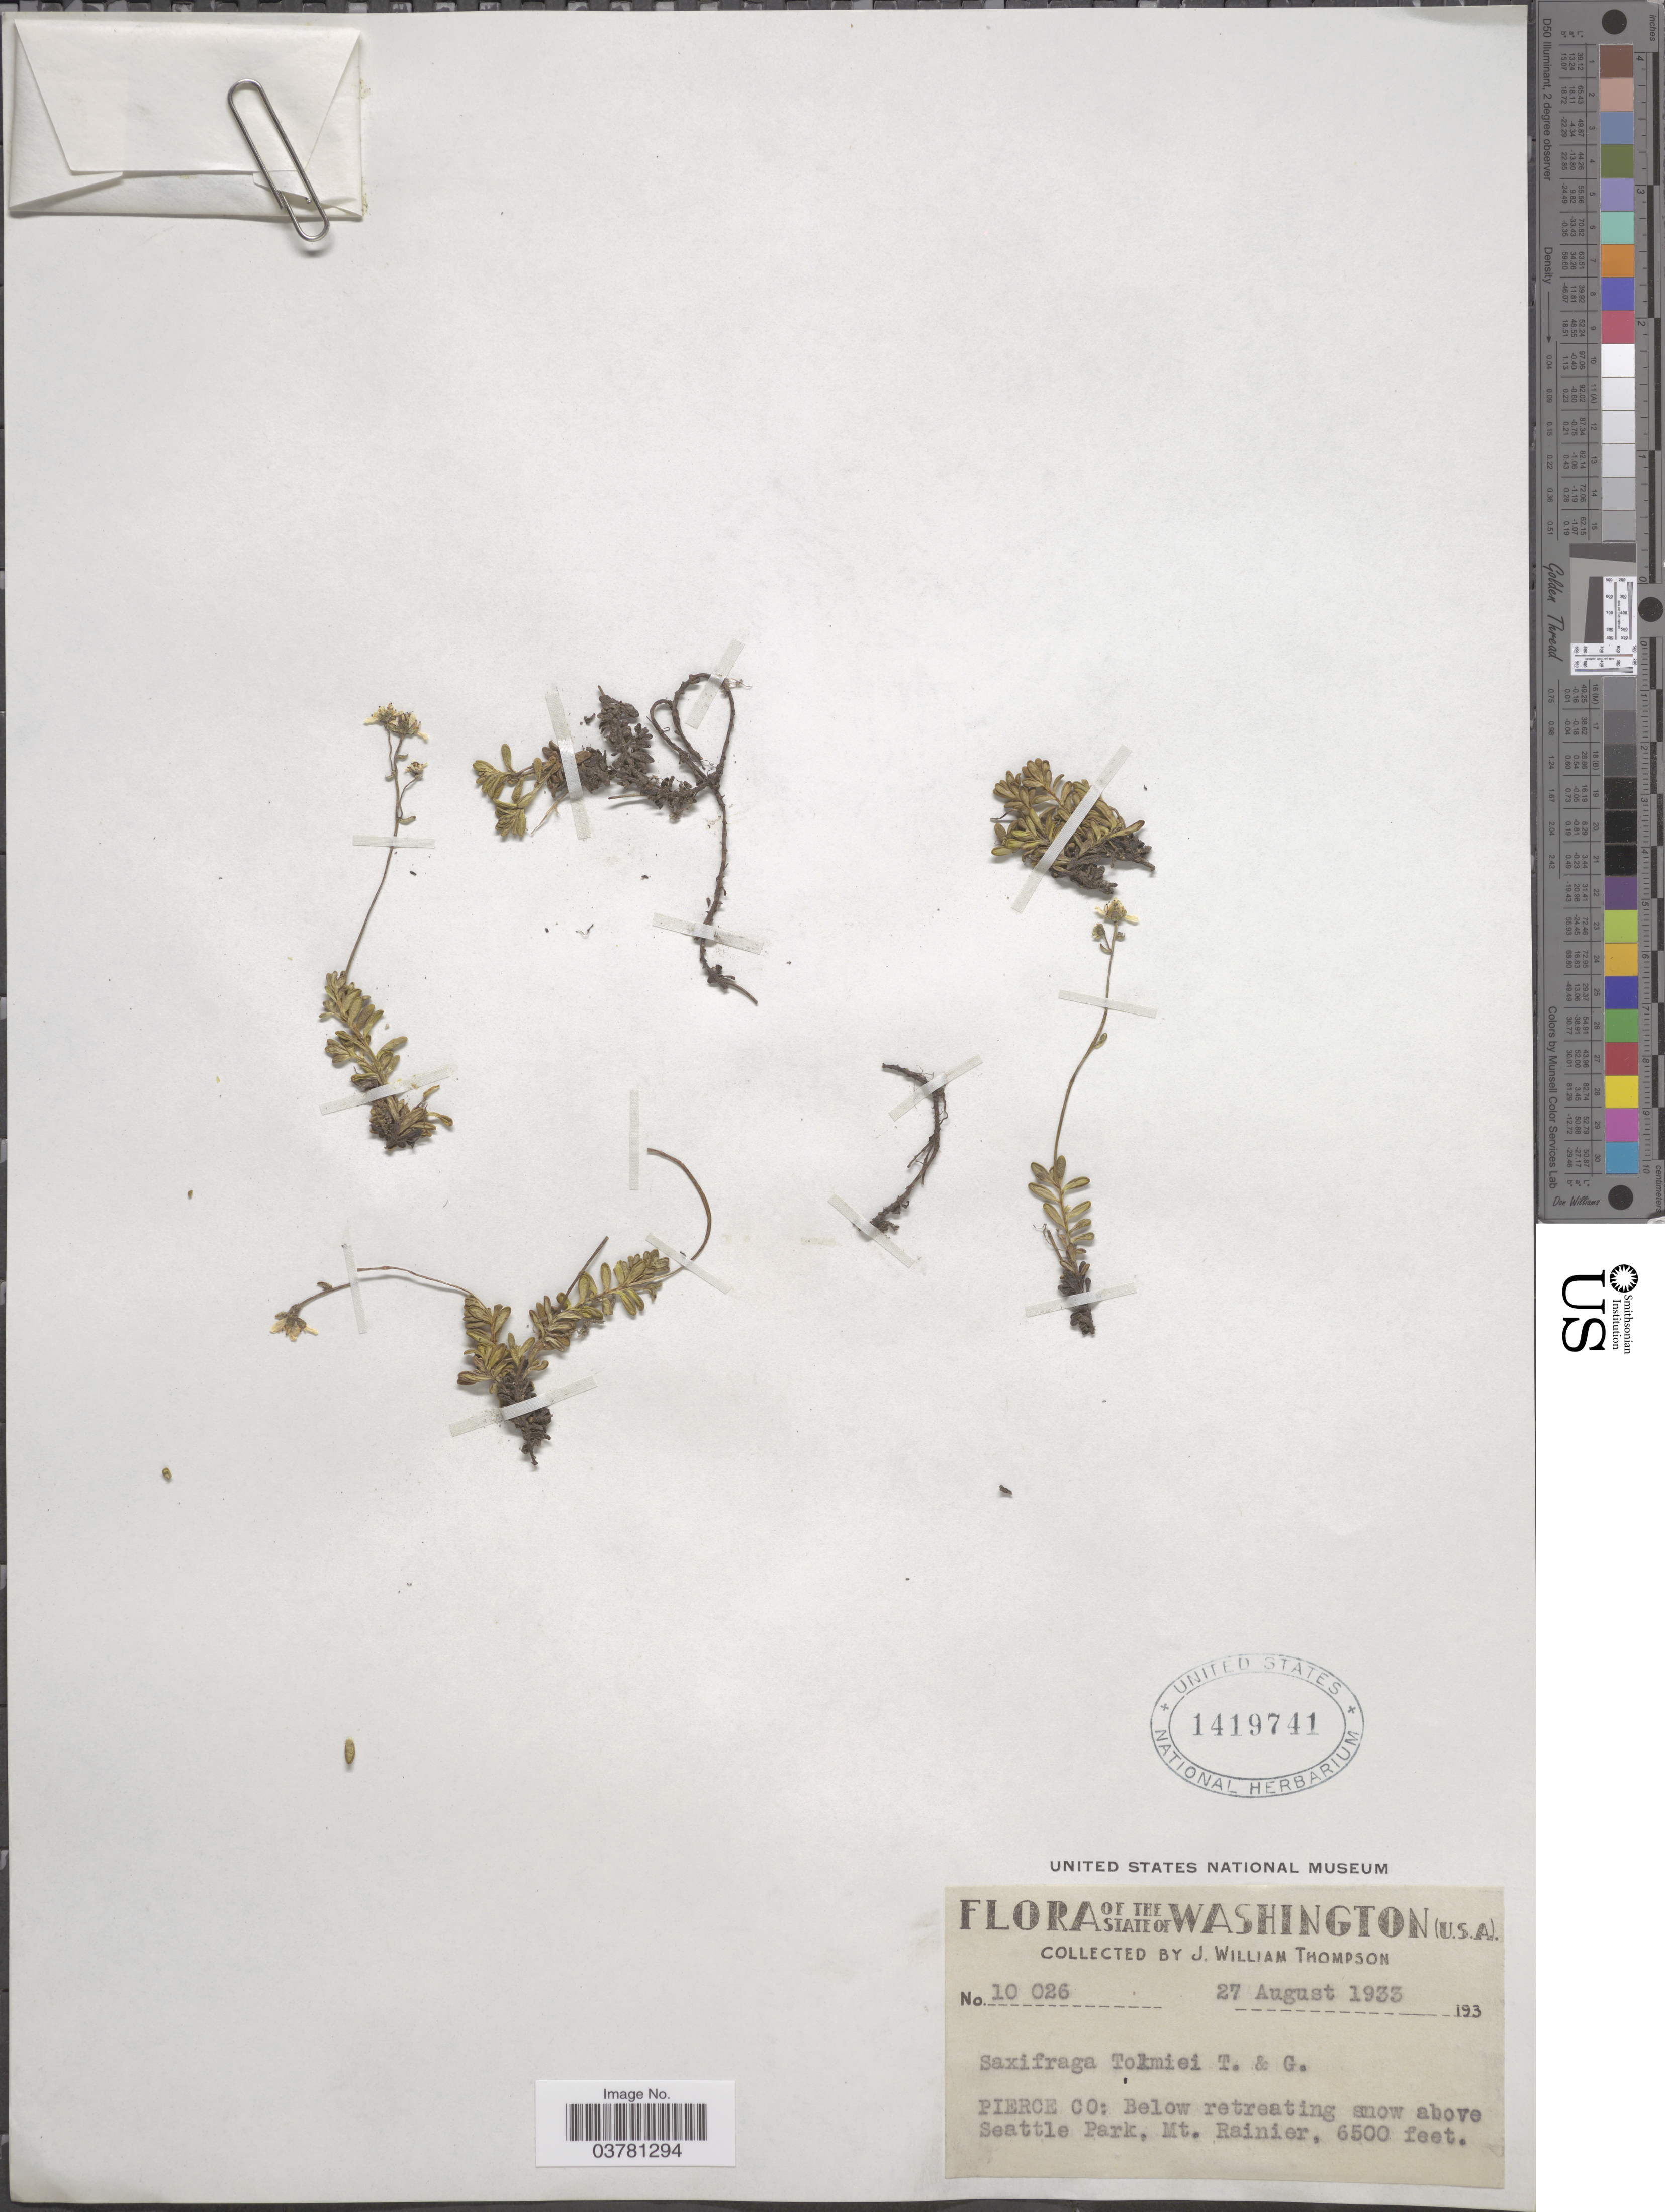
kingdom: Plantae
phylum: Tracheophyta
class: Magnoliopsida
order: Saxifragales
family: Saxifragaceae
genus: Micranthes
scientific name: Micranthes tolmiei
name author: (Torr. & A. Gray) Brouillet & Gornall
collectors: J. W. Thompson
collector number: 10026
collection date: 1933-08-27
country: United States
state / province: Washington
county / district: Pierce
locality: Pierce Co: Below retreating snow above Seattle Park, Mt. Rainier.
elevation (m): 1981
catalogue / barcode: US 1419741